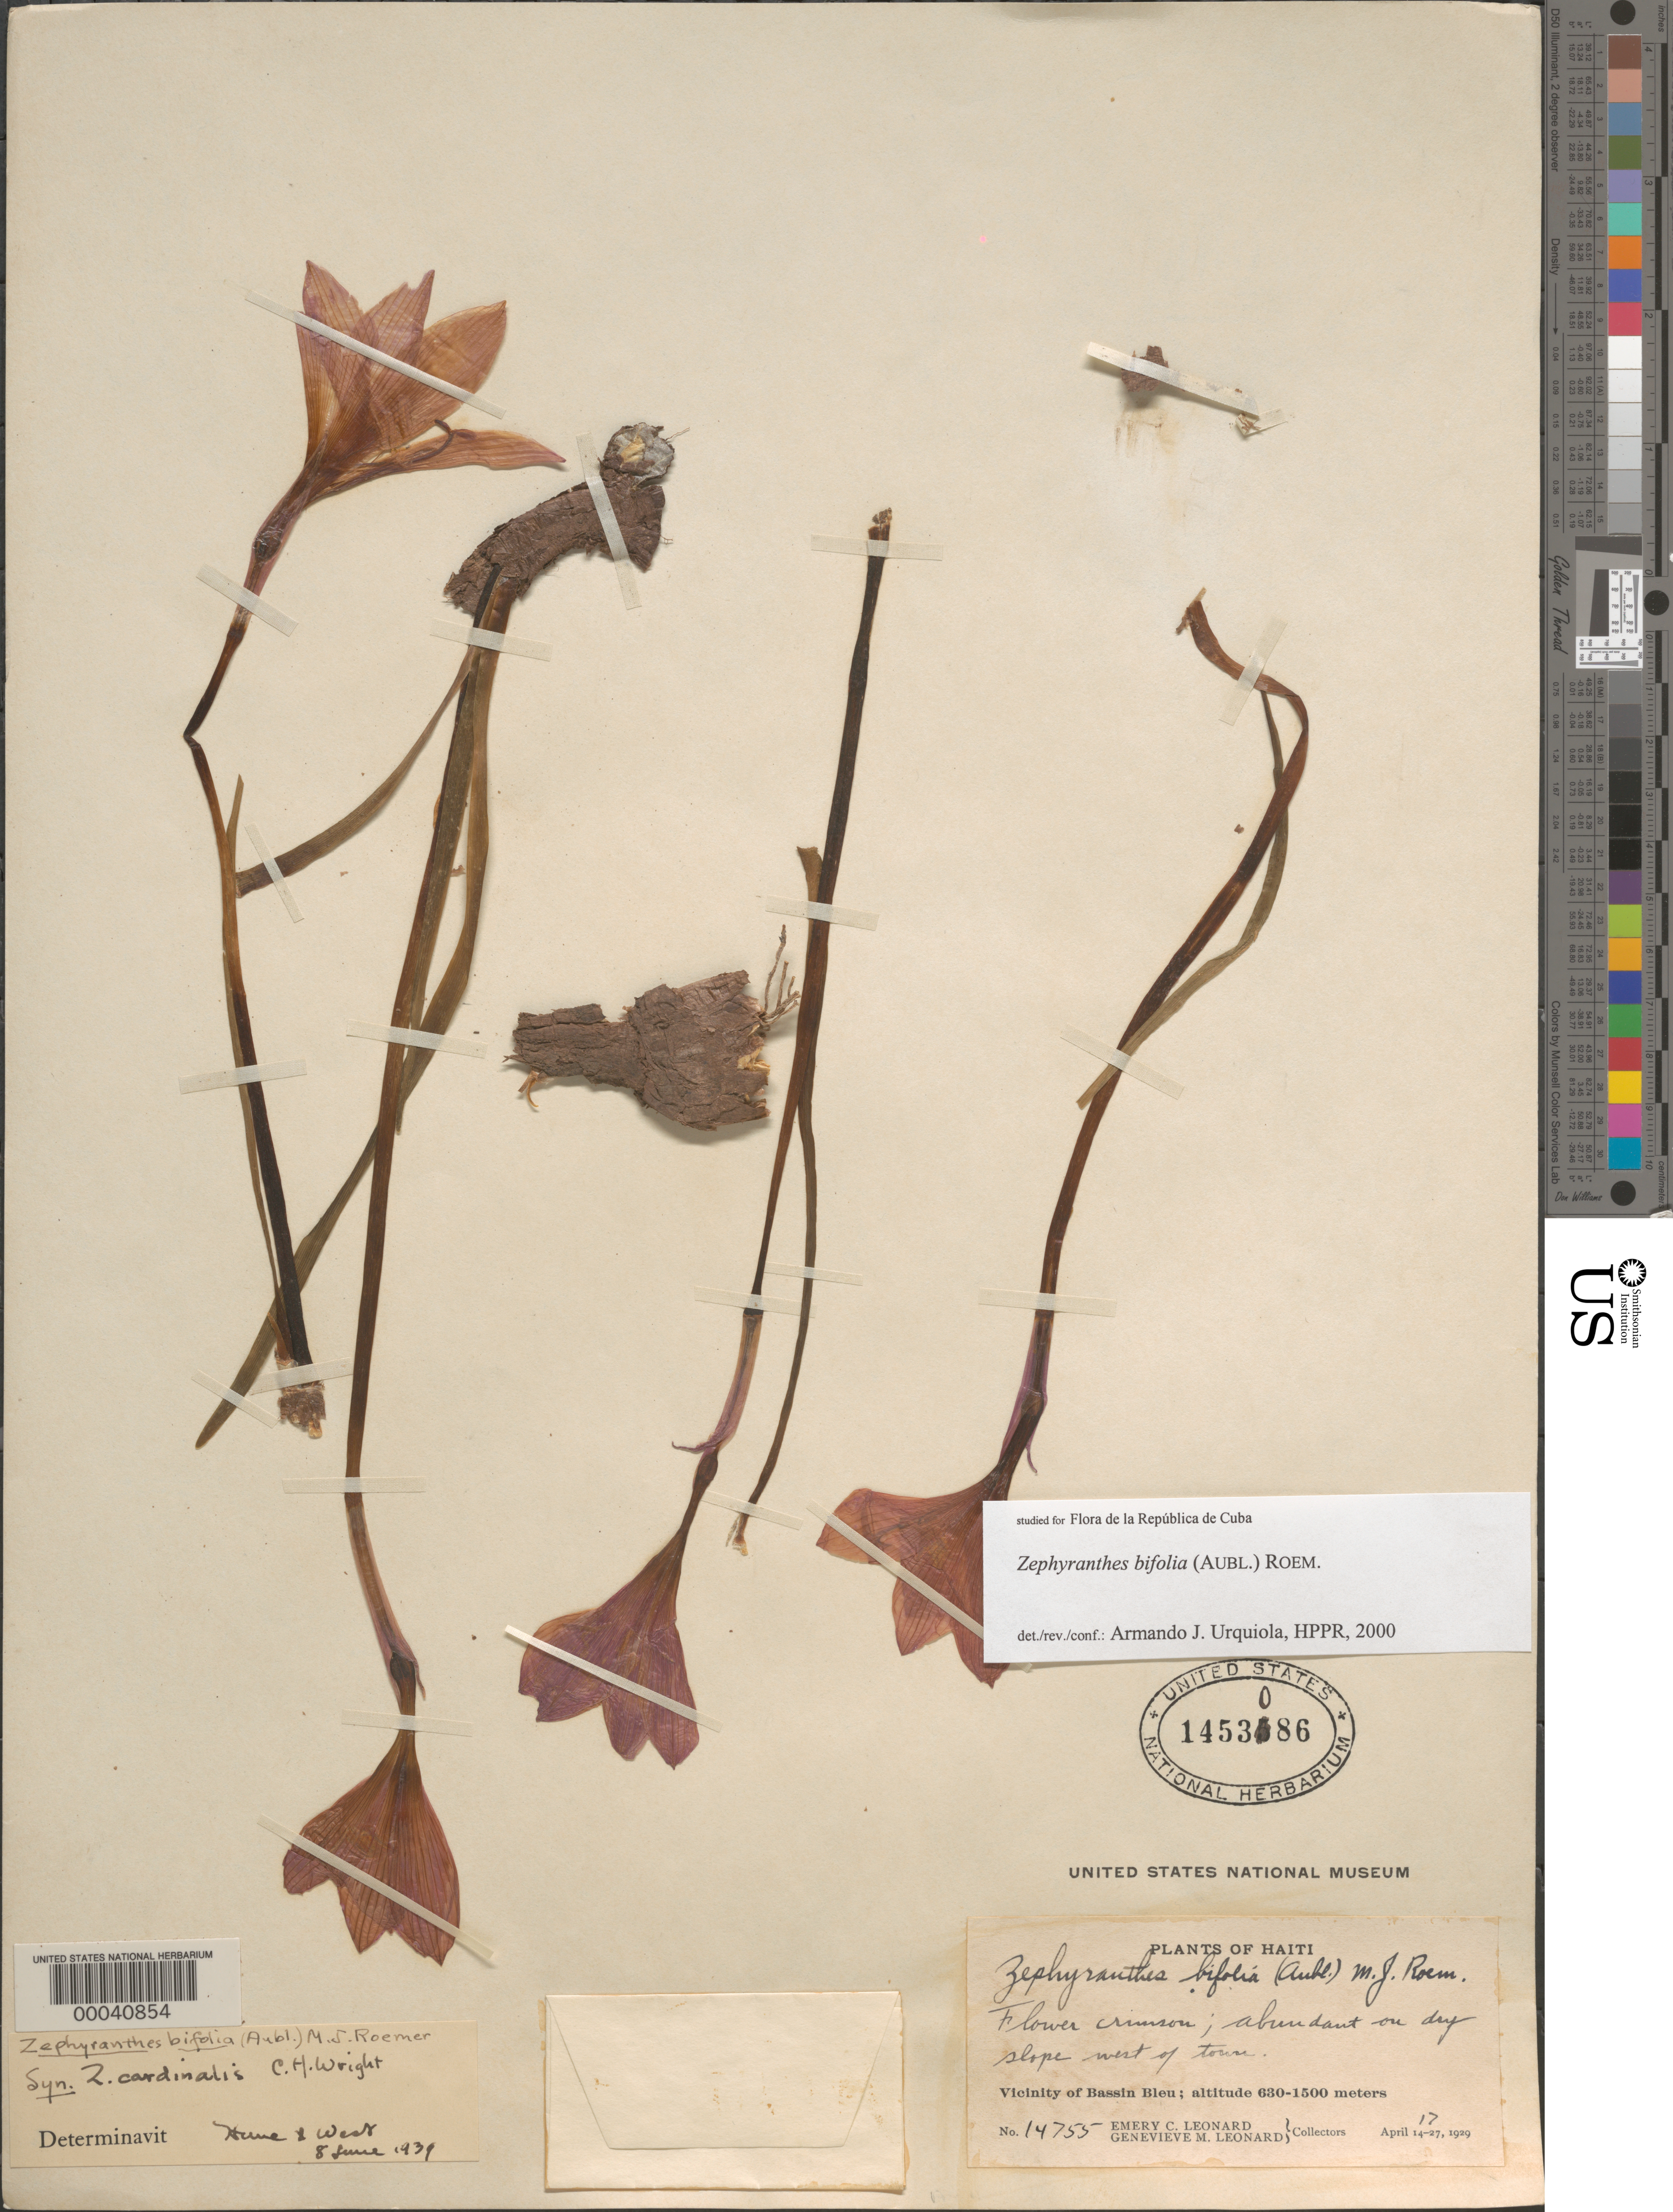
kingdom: Plantae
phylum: Tracheophyta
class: Liliopsida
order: Asparagales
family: Amaryllidaceae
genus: Zephyranthes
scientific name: Zephyranthes bifolia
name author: (Aubl.) M. Roem.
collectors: E. C. Leonard & G. M. Leonard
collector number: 14755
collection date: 1929-04-17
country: Haiti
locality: Abundant on dry slope west of town. Vicinity of Bassin Bleu.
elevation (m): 630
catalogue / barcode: US 1453086